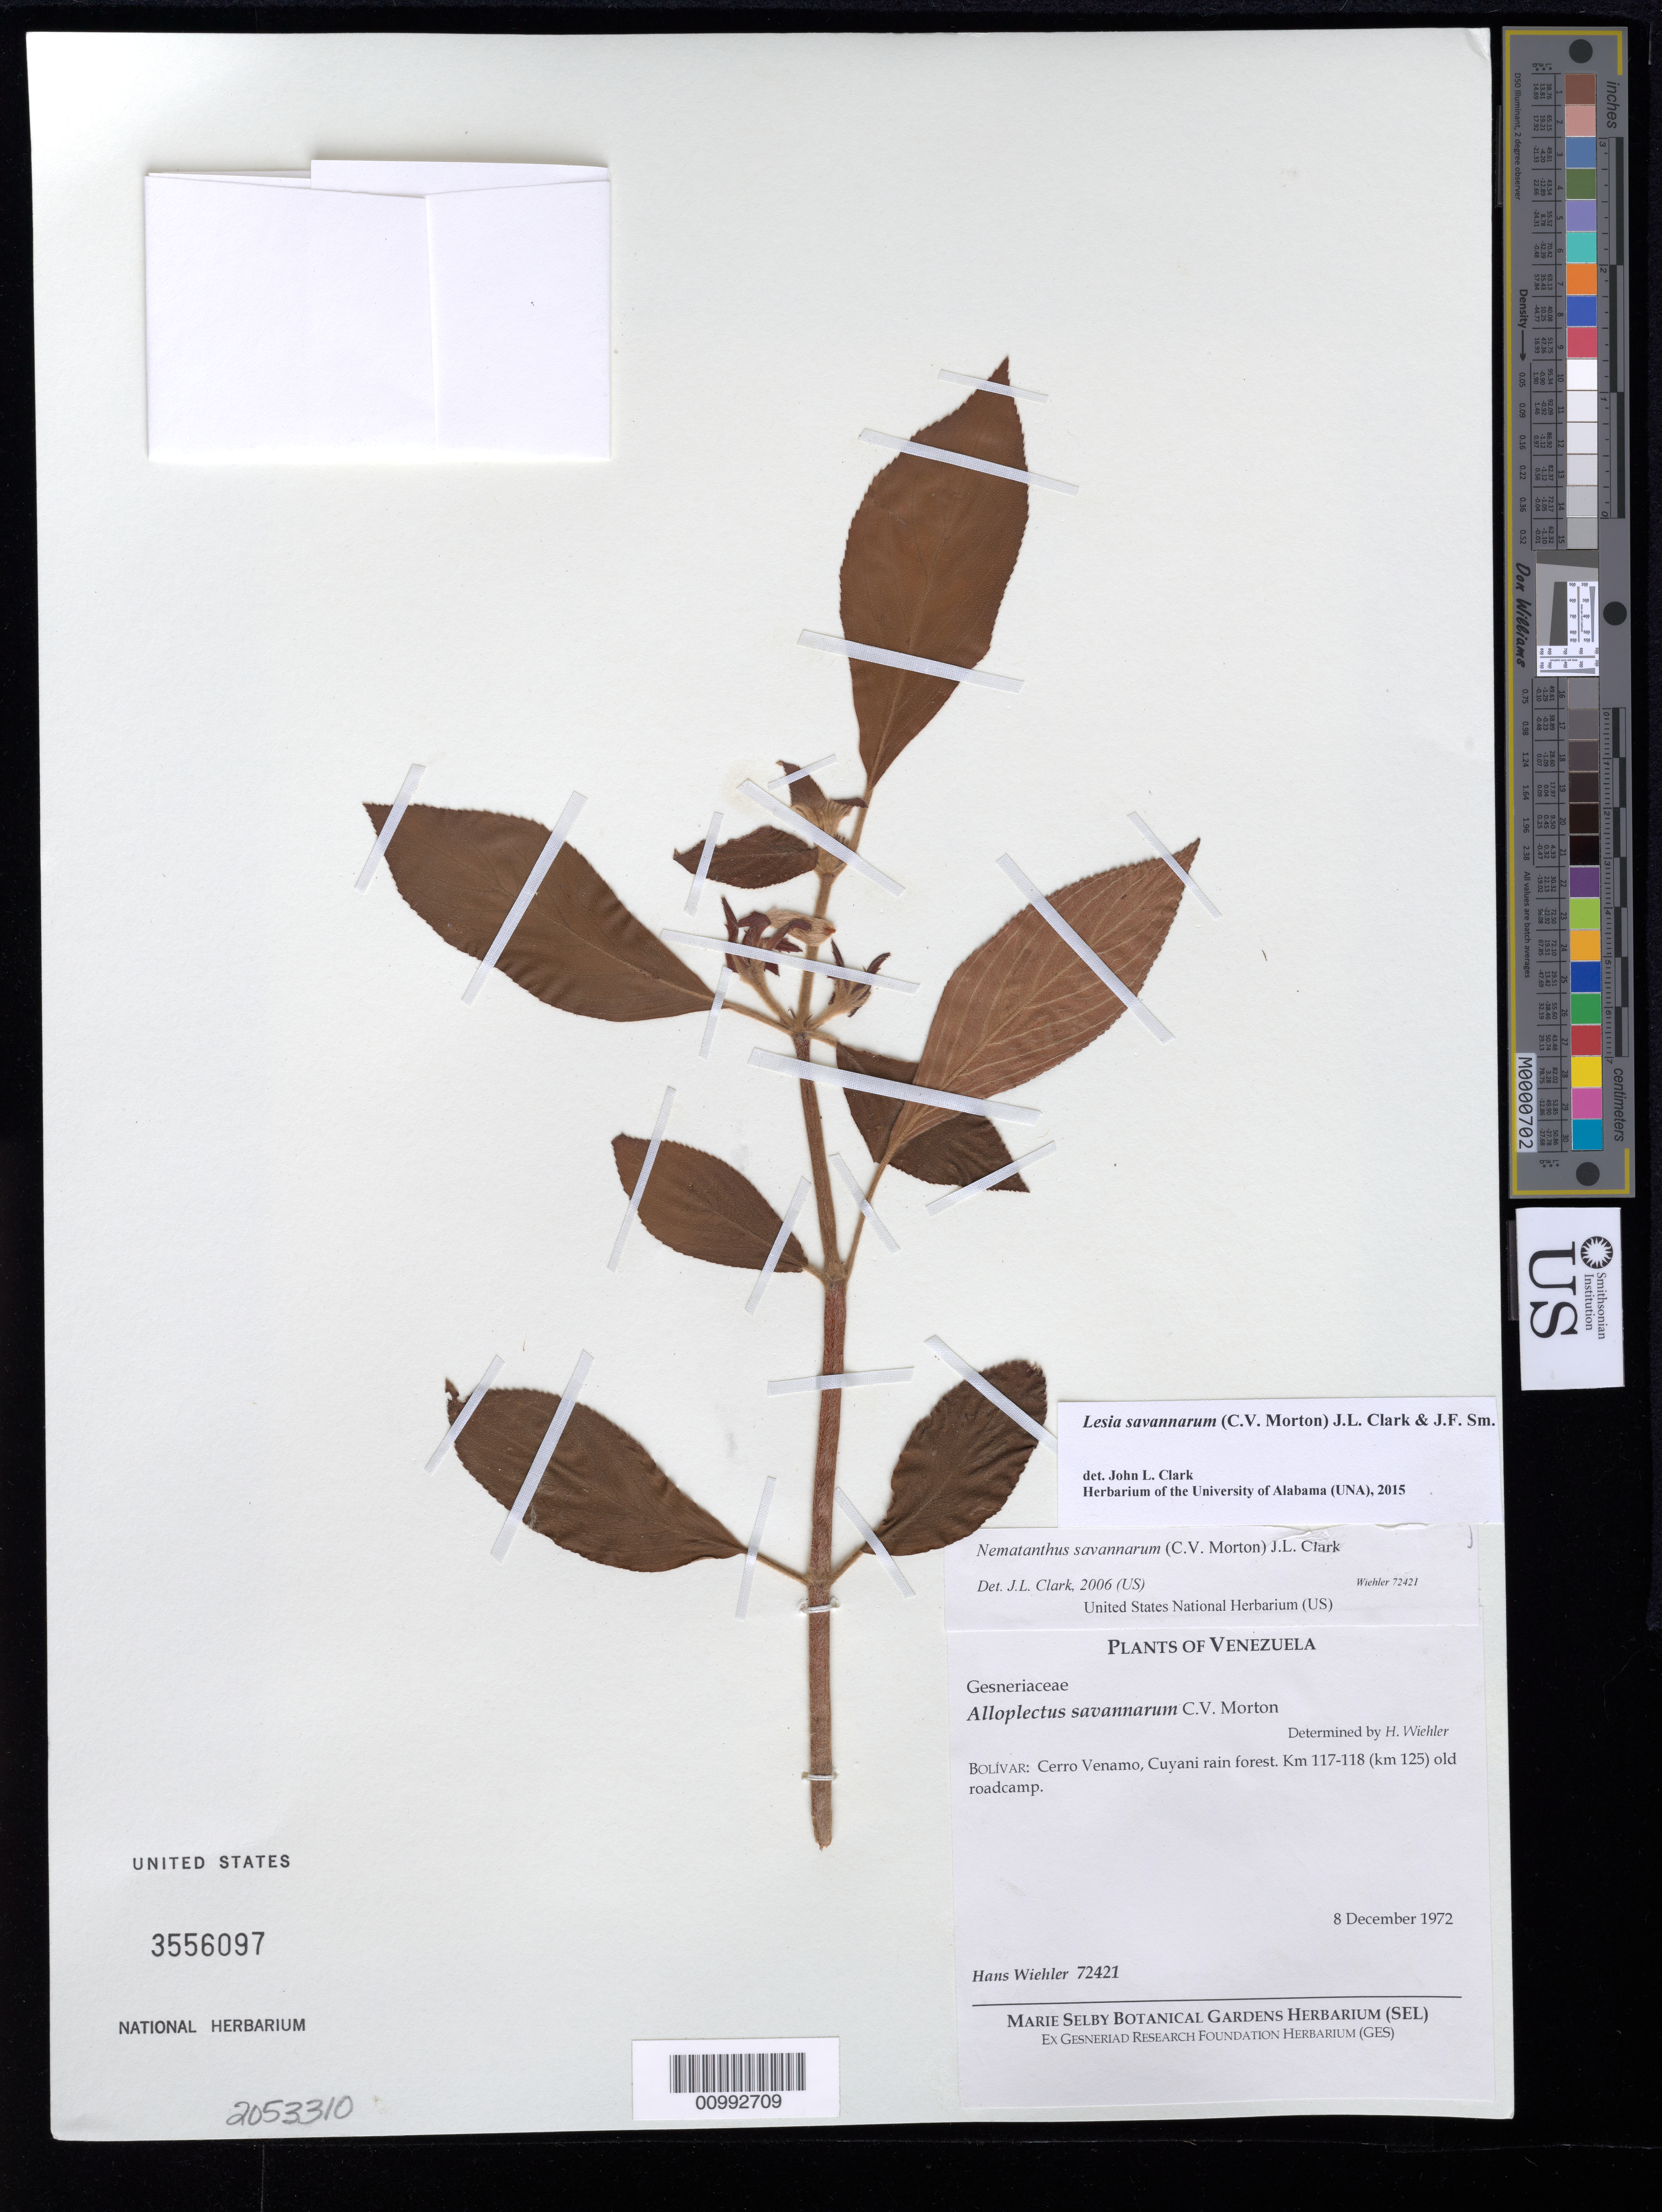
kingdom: Plantae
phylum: Tracheophyta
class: Magnoliopsida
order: Lamiales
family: Gesneriaceae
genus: Nematanthus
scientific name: Nematanthus savannarum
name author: (C.V. Morton in Maguire) J.L. Clark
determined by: Skog, Laurence E.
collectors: H. J. Wiehler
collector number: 72421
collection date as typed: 08 Dec 1972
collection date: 1972-12-08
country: Venezuela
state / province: Bolívar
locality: Bolívar: Cerro Venamo, Cuyani rain forest, km 117-118 (km 125) old road camp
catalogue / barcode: US 3556097